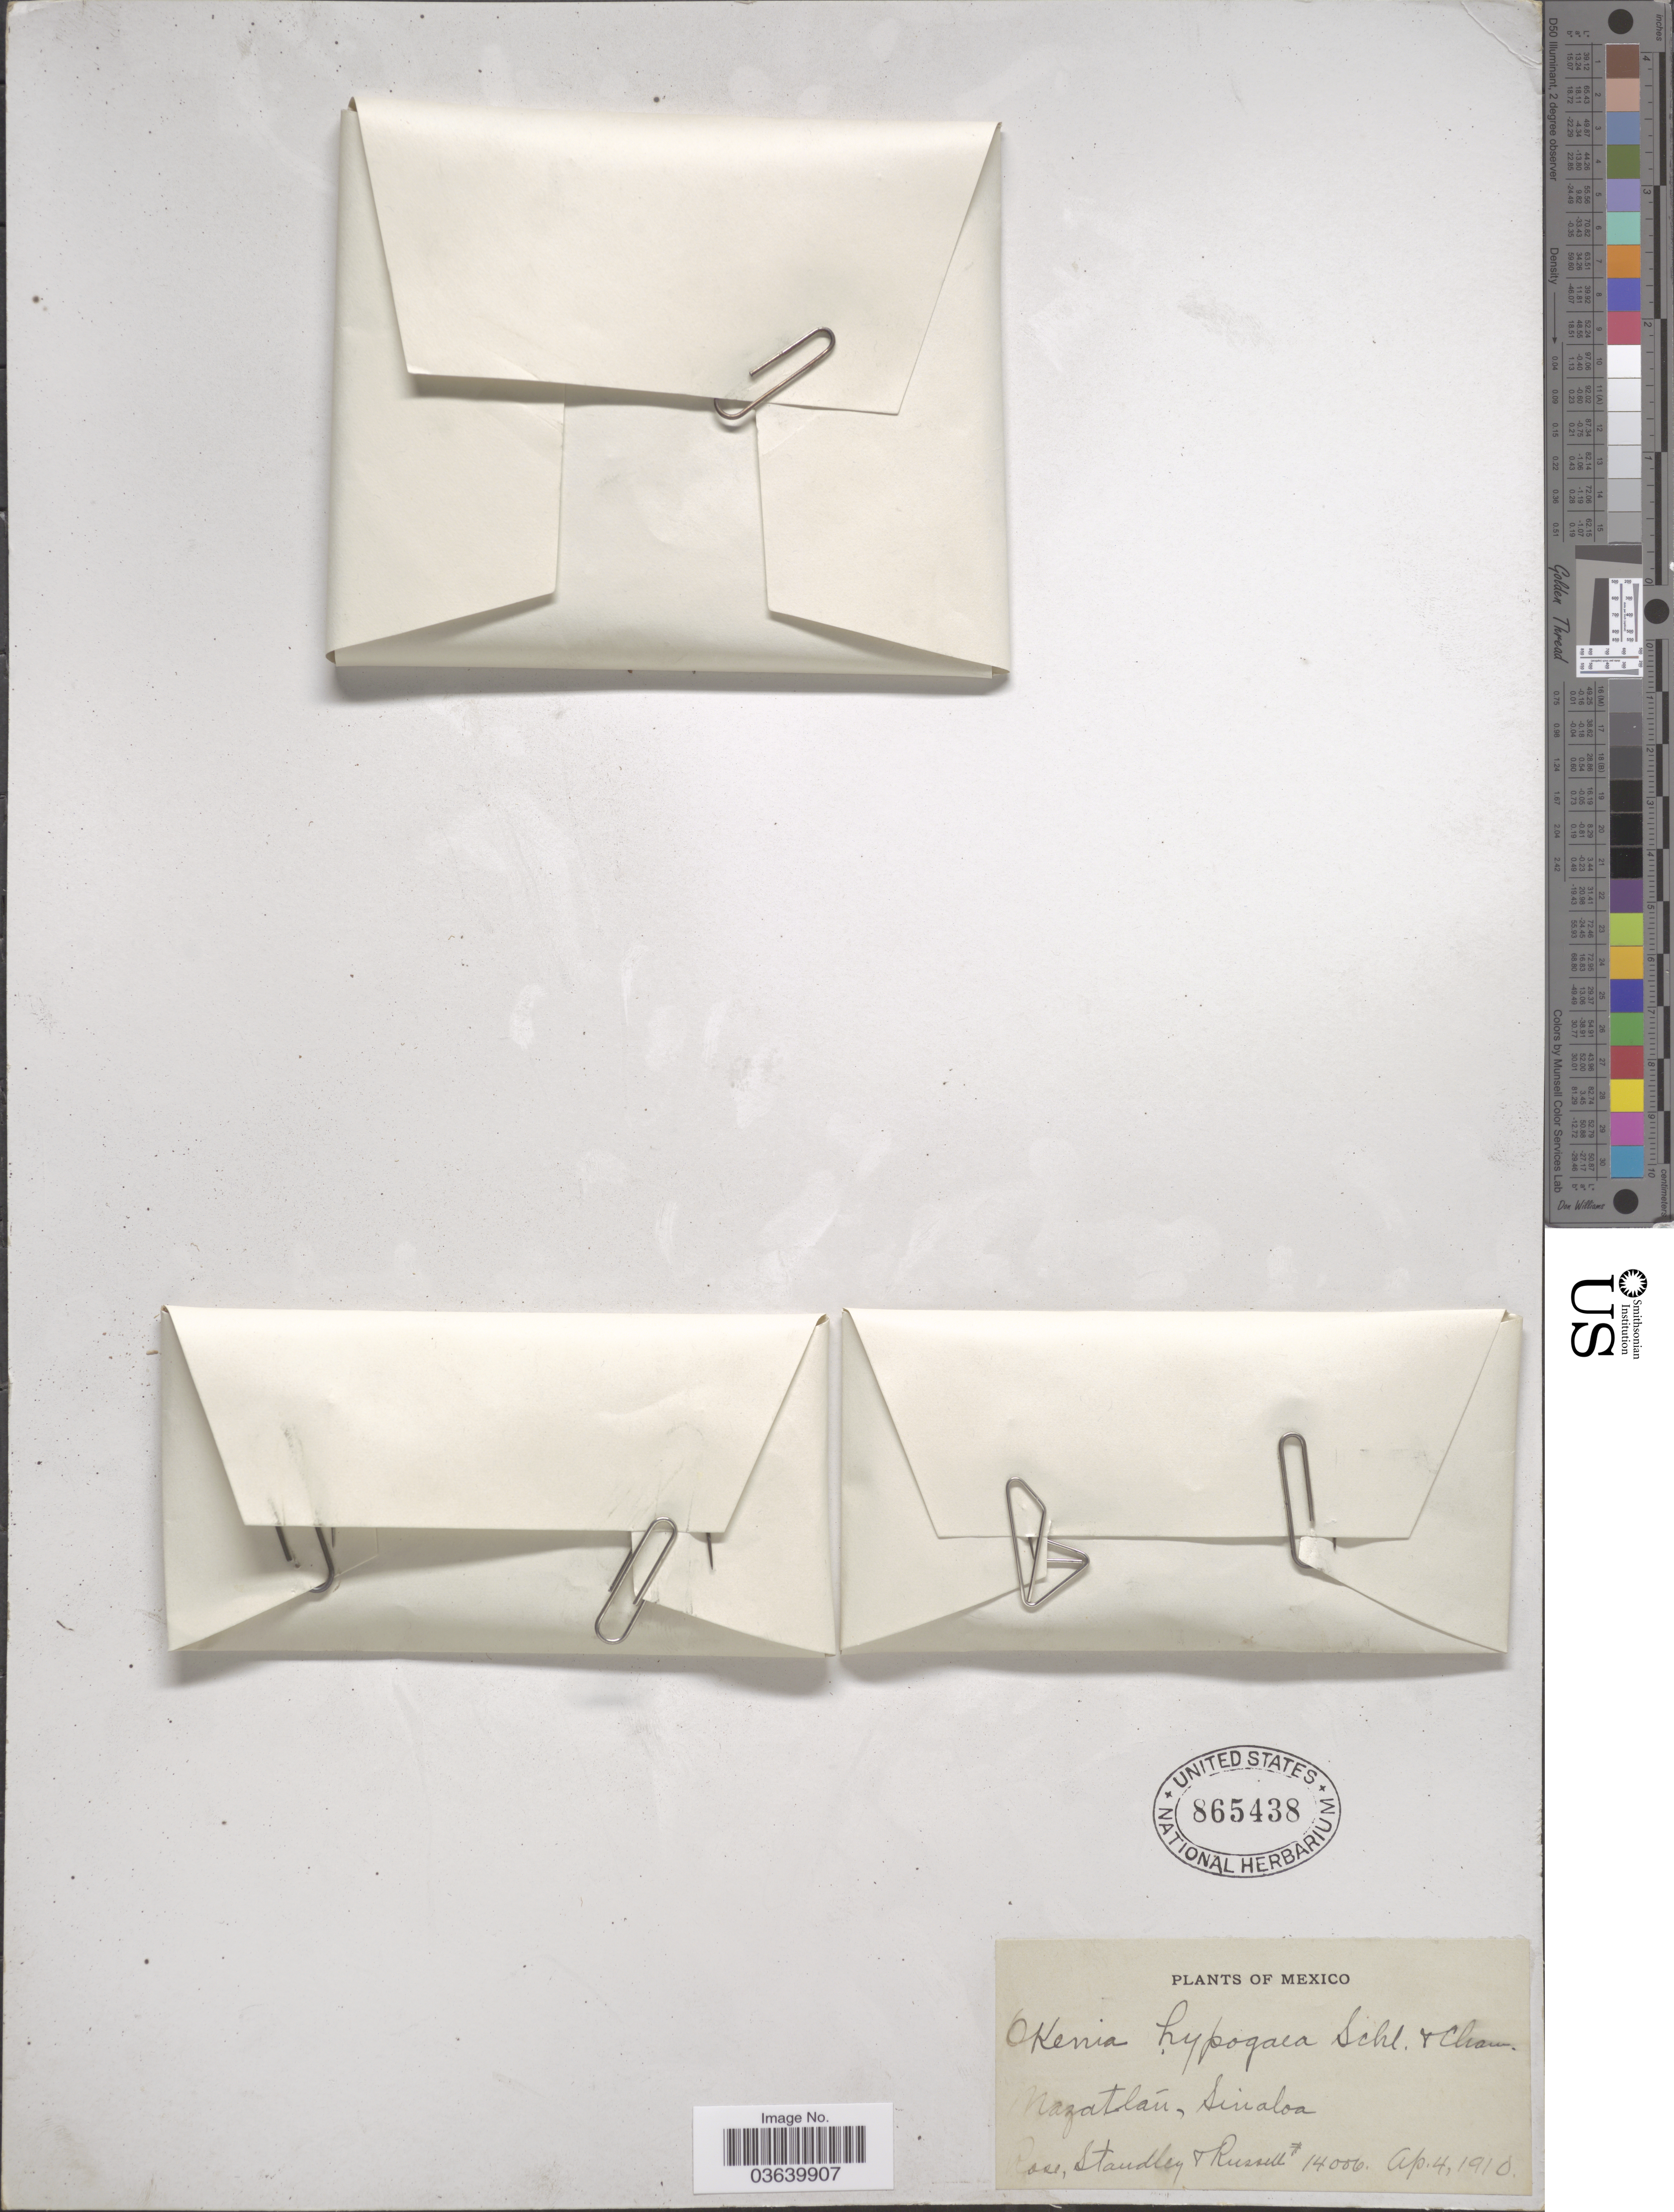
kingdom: Plantae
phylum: Tracheophyta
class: Magnoliopsida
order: Caryophyllales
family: Nyctaginaceae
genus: Okenia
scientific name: Okenia hypogaea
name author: Schltdl. & Cham.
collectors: -- Rose, Standley & -- Russell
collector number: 14006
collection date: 1910-04-04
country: Mexico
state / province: Sinaloa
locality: Mazatlán.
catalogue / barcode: US 865438